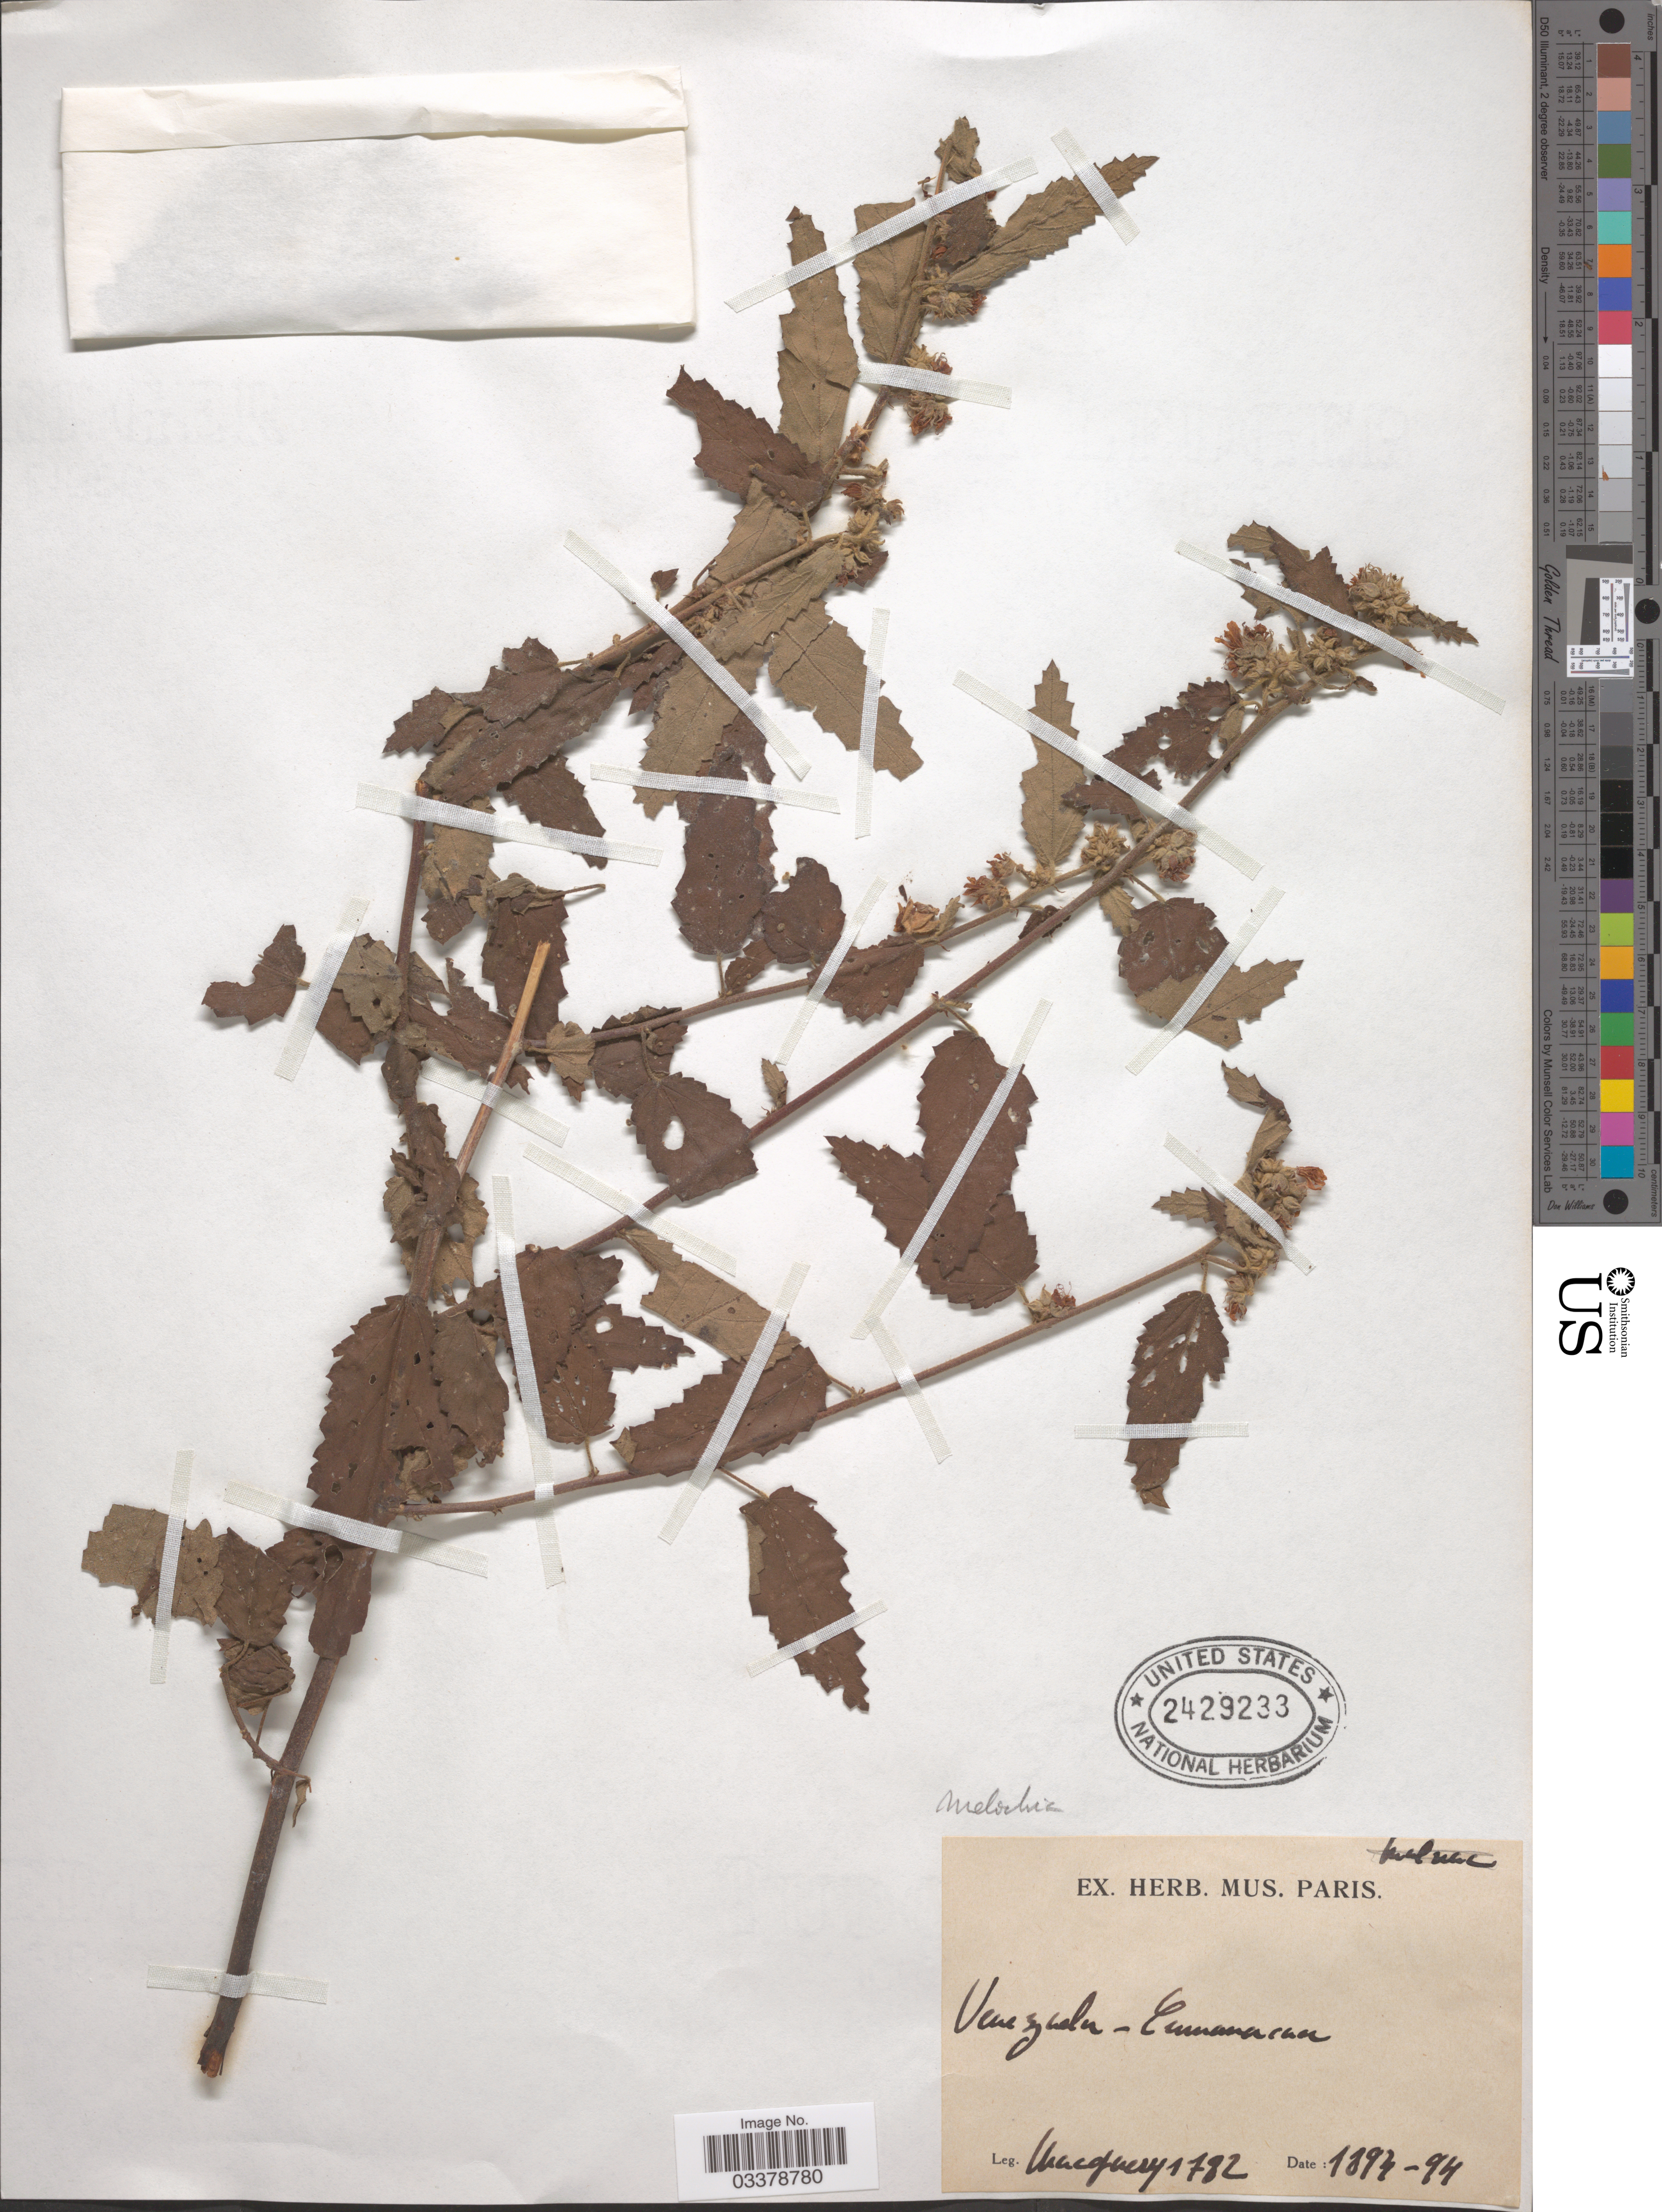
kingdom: Plantae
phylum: Tracheophyta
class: Magnoliopsida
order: Malvales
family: Malvaceae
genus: Melochia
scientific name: Melochia tomentosa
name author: L.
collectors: A. Mocquerys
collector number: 782*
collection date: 1893/1894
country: Venezuela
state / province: Sucre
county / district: Montes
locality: Cumanacoa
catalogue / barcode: US 2429233